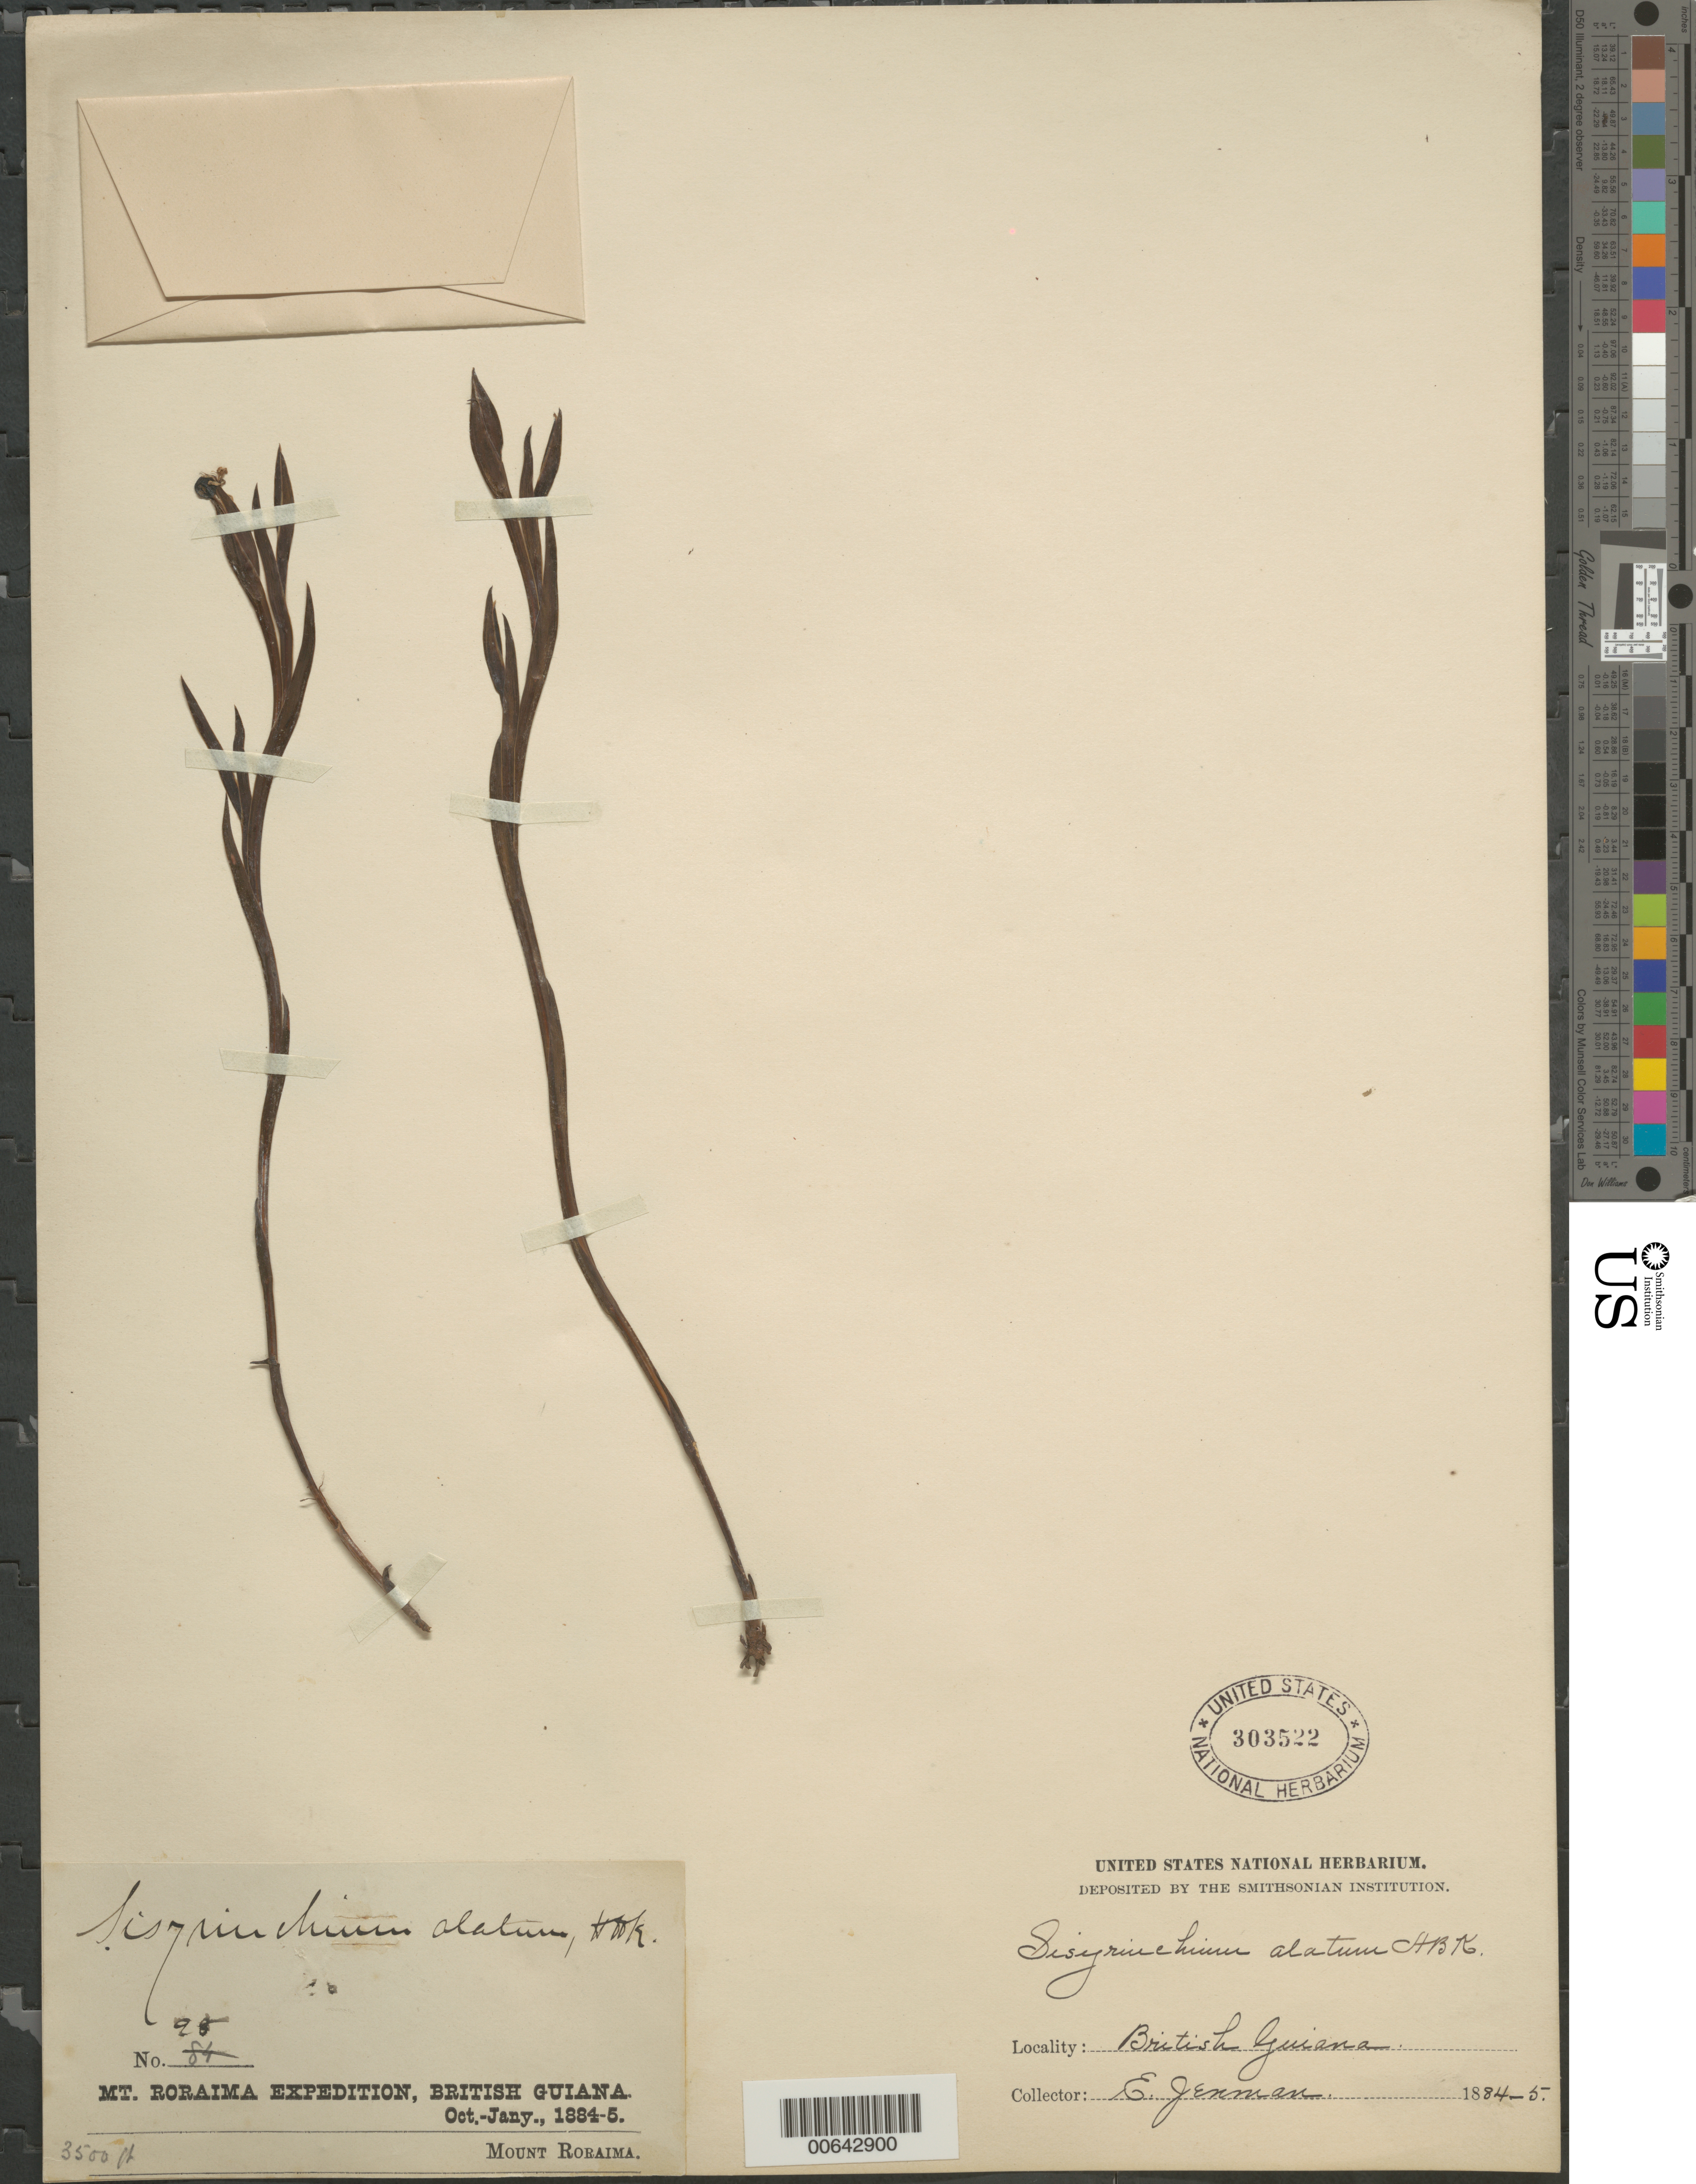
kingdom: Plantae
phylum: Tracheophyta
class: Liliopsida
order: Asparagales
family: Iridaceae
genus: Sisyrinchium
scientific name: Sisyrinchium alatum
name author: Hook.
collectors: G. S. Jenman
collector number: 95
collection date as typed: October 1884 to January 1885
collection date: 1884-10/1885-01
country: Guyana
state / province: Cuyuni-Mazaruni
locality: Mt. Roraima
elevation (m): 1067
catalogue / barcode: US 303522